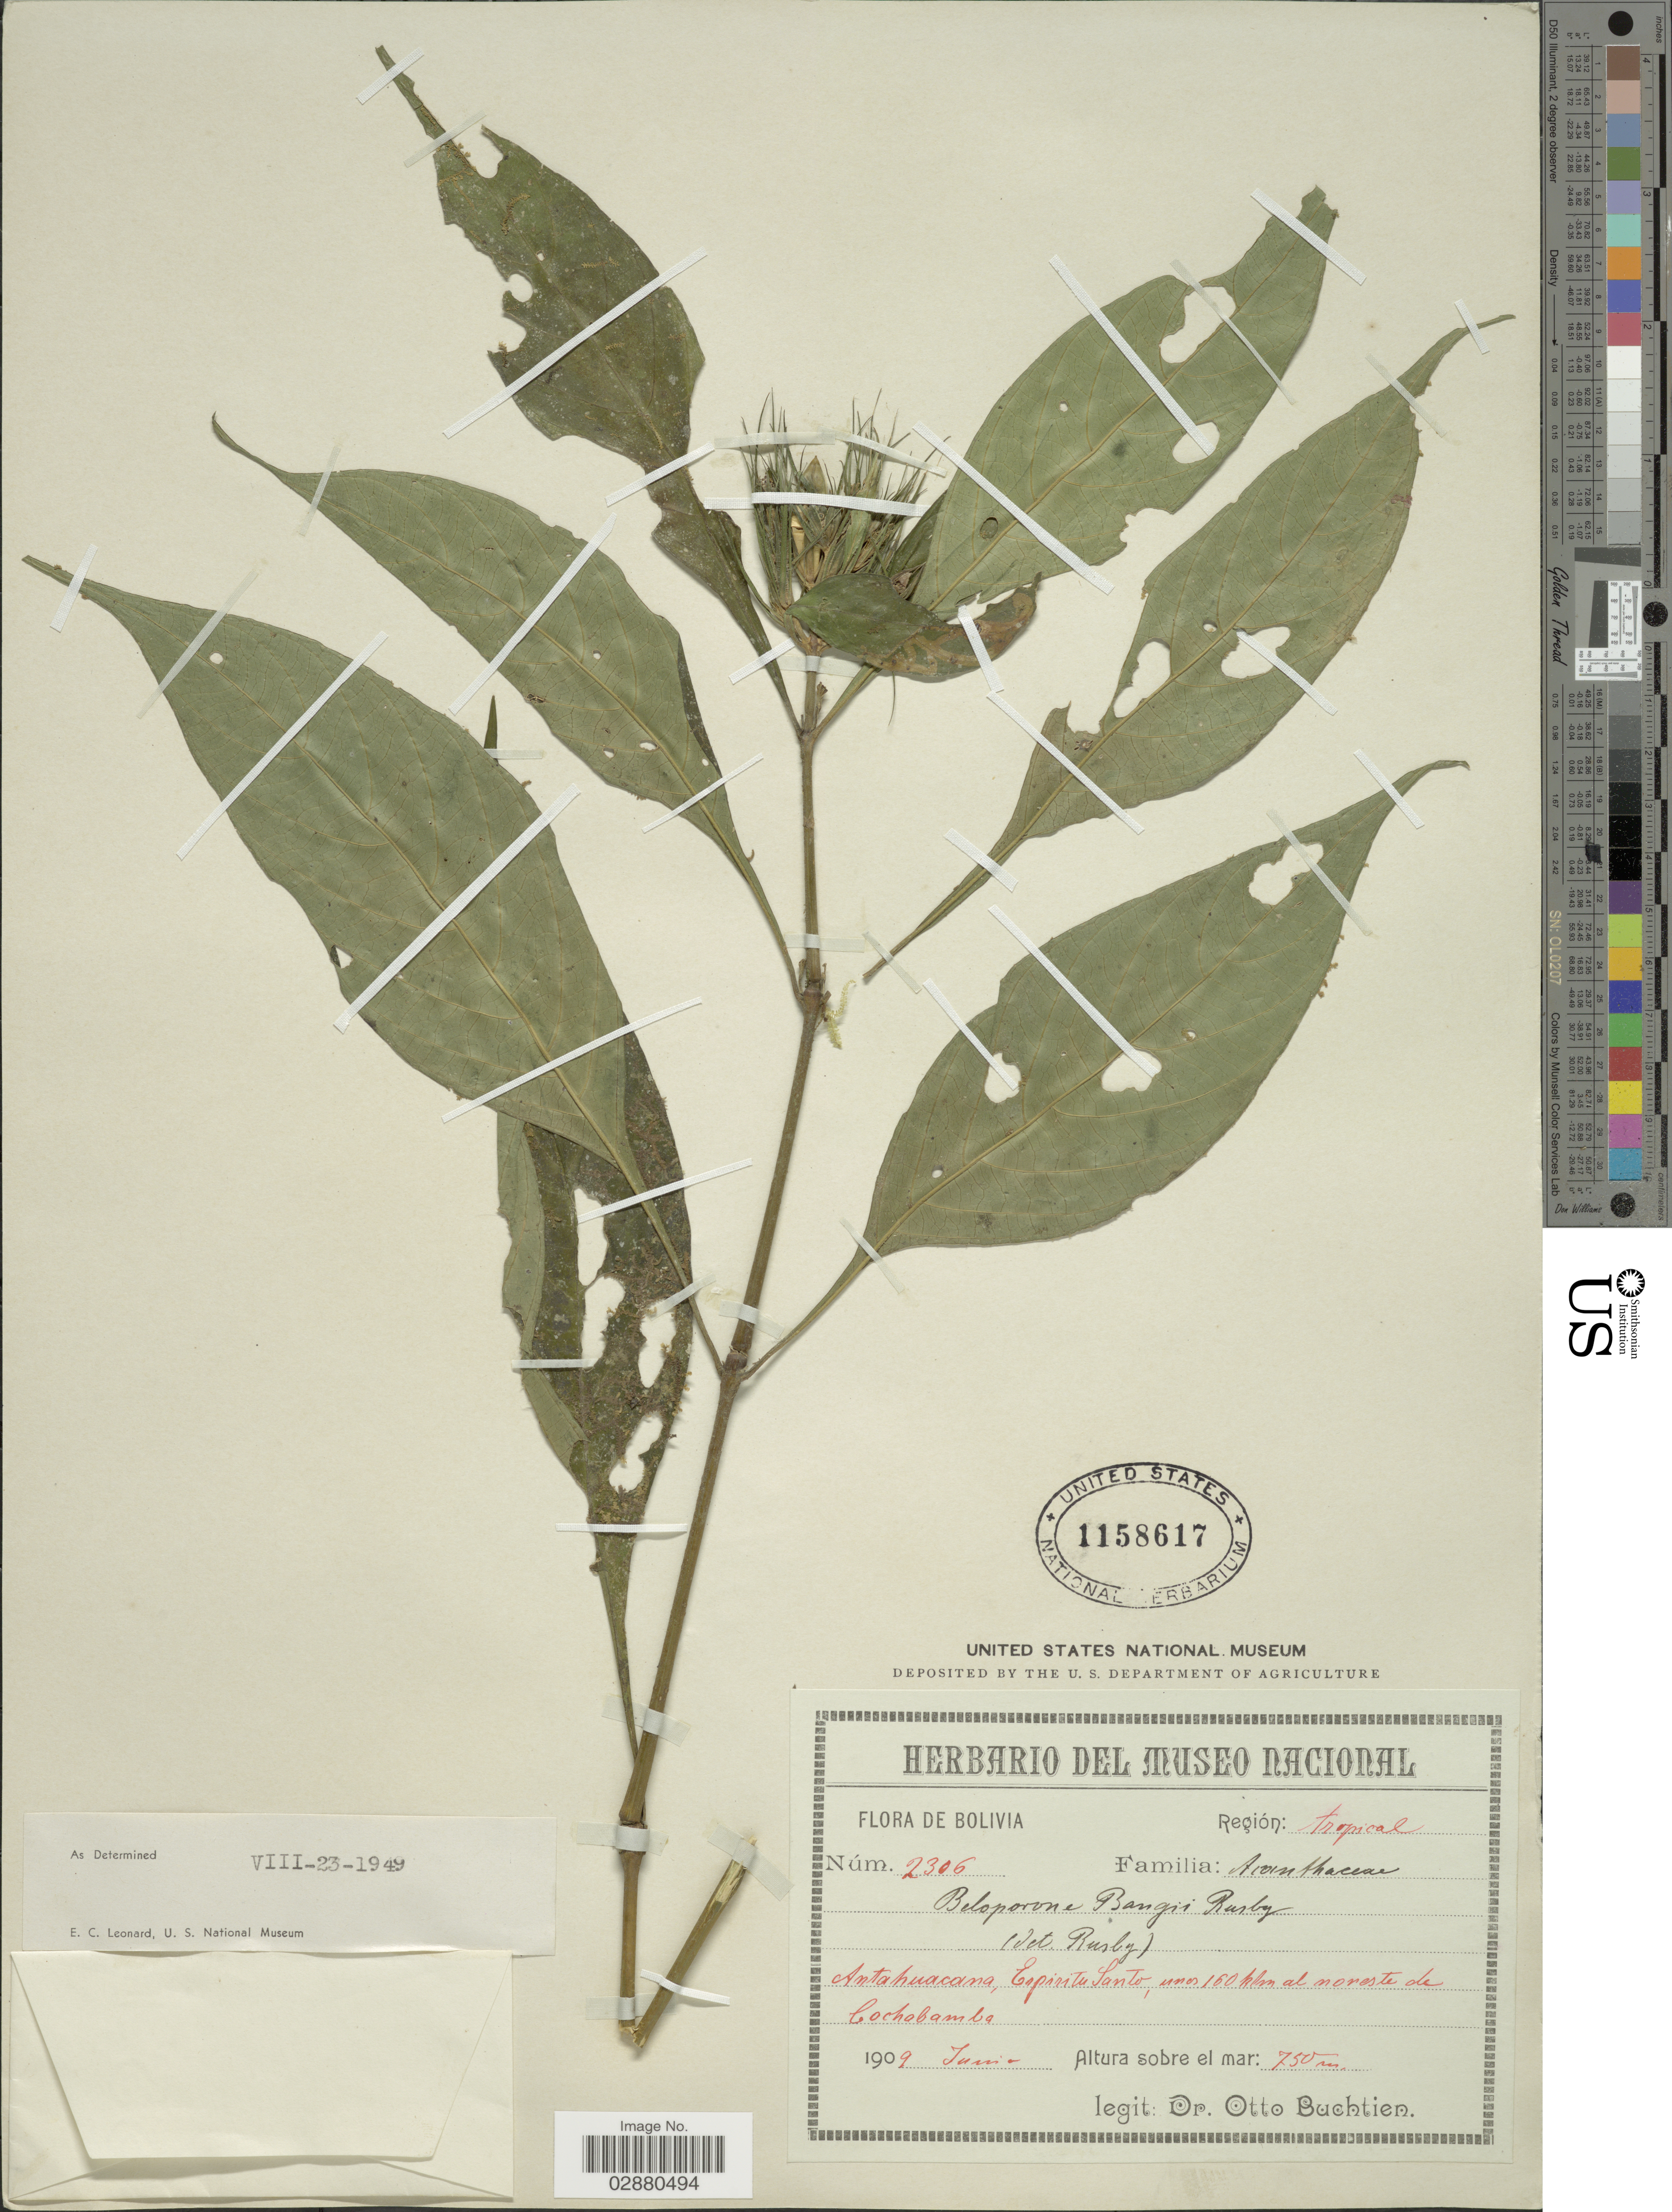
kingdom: Plantae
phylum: Tracheophyta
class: Magnoliopsida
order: Lamiales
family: Acanthaceae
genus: Justicia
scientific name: Justicia riedeliana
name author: (Nees) V.A.W. Graham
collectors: O. Buchtien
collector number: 2306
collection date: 1909-06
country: Bolivia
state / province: Cochabamba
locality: Antahuacana, Espiritu Santo, unos 160 klm al noreste de Cochabamba.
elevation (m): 750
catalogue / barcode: US 1158617